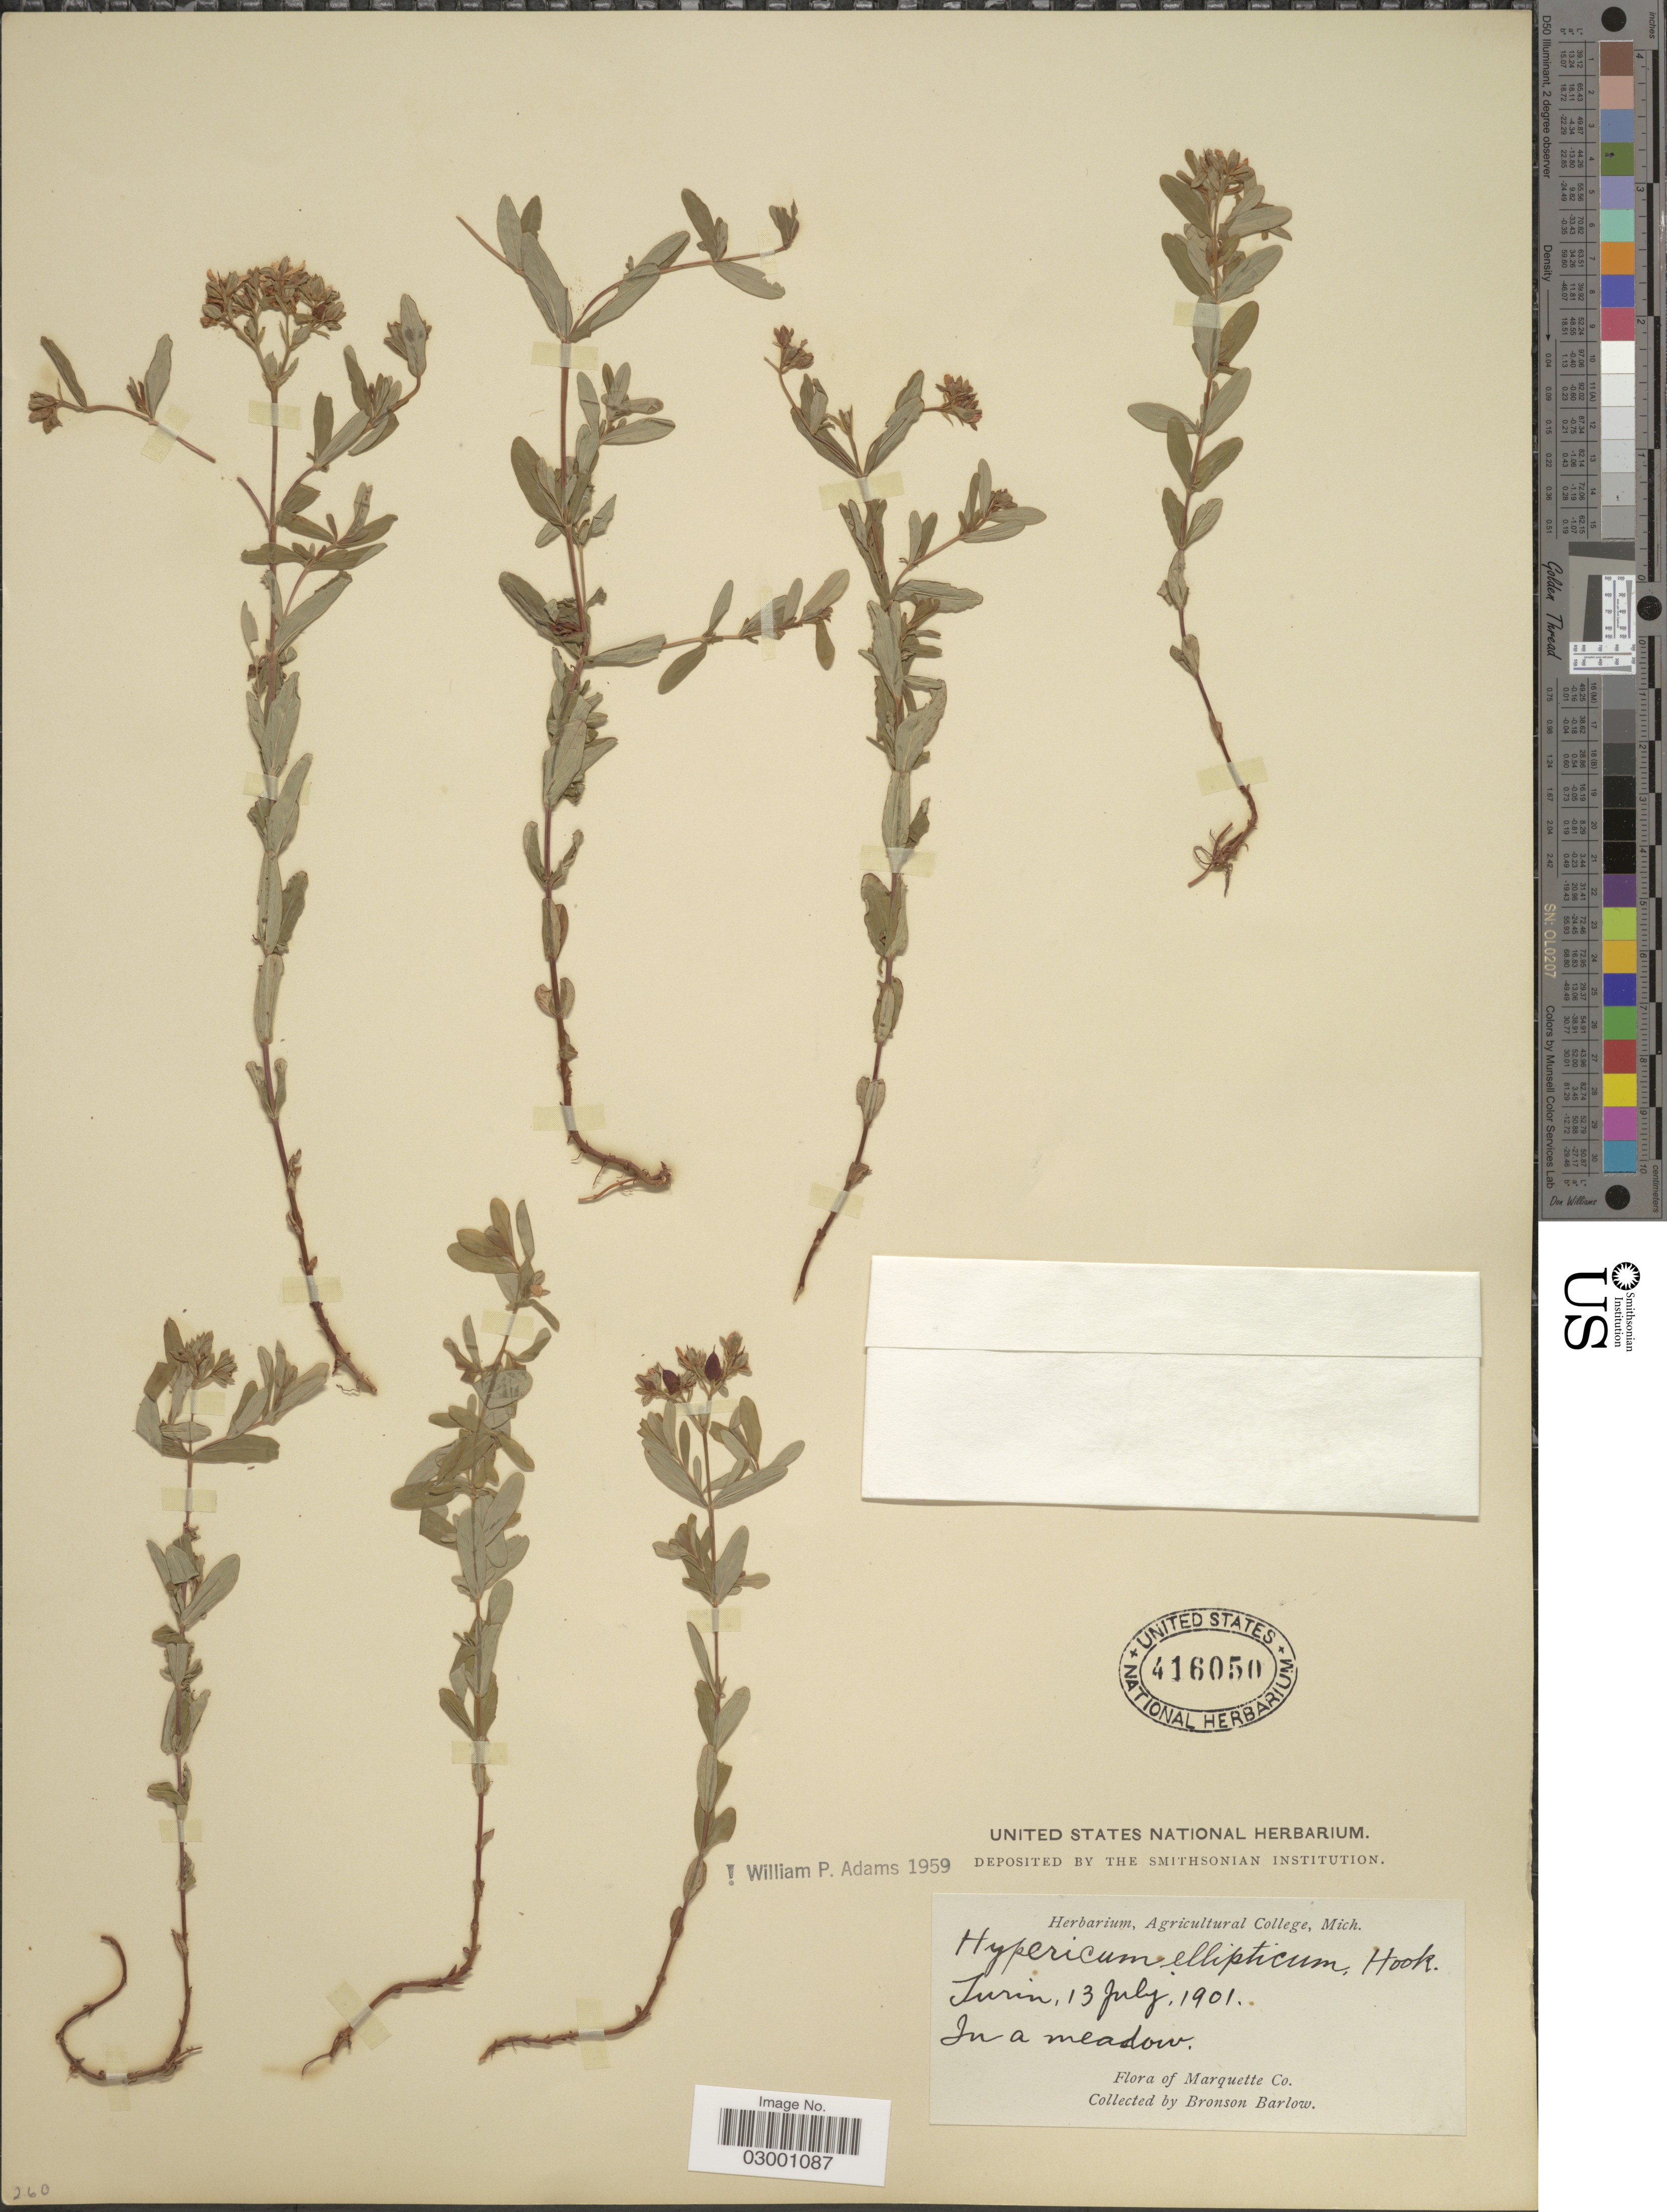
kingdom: Plantae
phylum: Tracheophyta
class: Magnoliopsida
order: Malpighiales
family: Hypericaceae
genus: Hypericum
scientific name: Hypericum ellipticum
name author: Hook.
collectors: Barlow, B.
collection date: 1901-07-13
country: United States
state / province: Michigan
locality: Turin, Marquette Co.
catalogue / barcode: US 416050